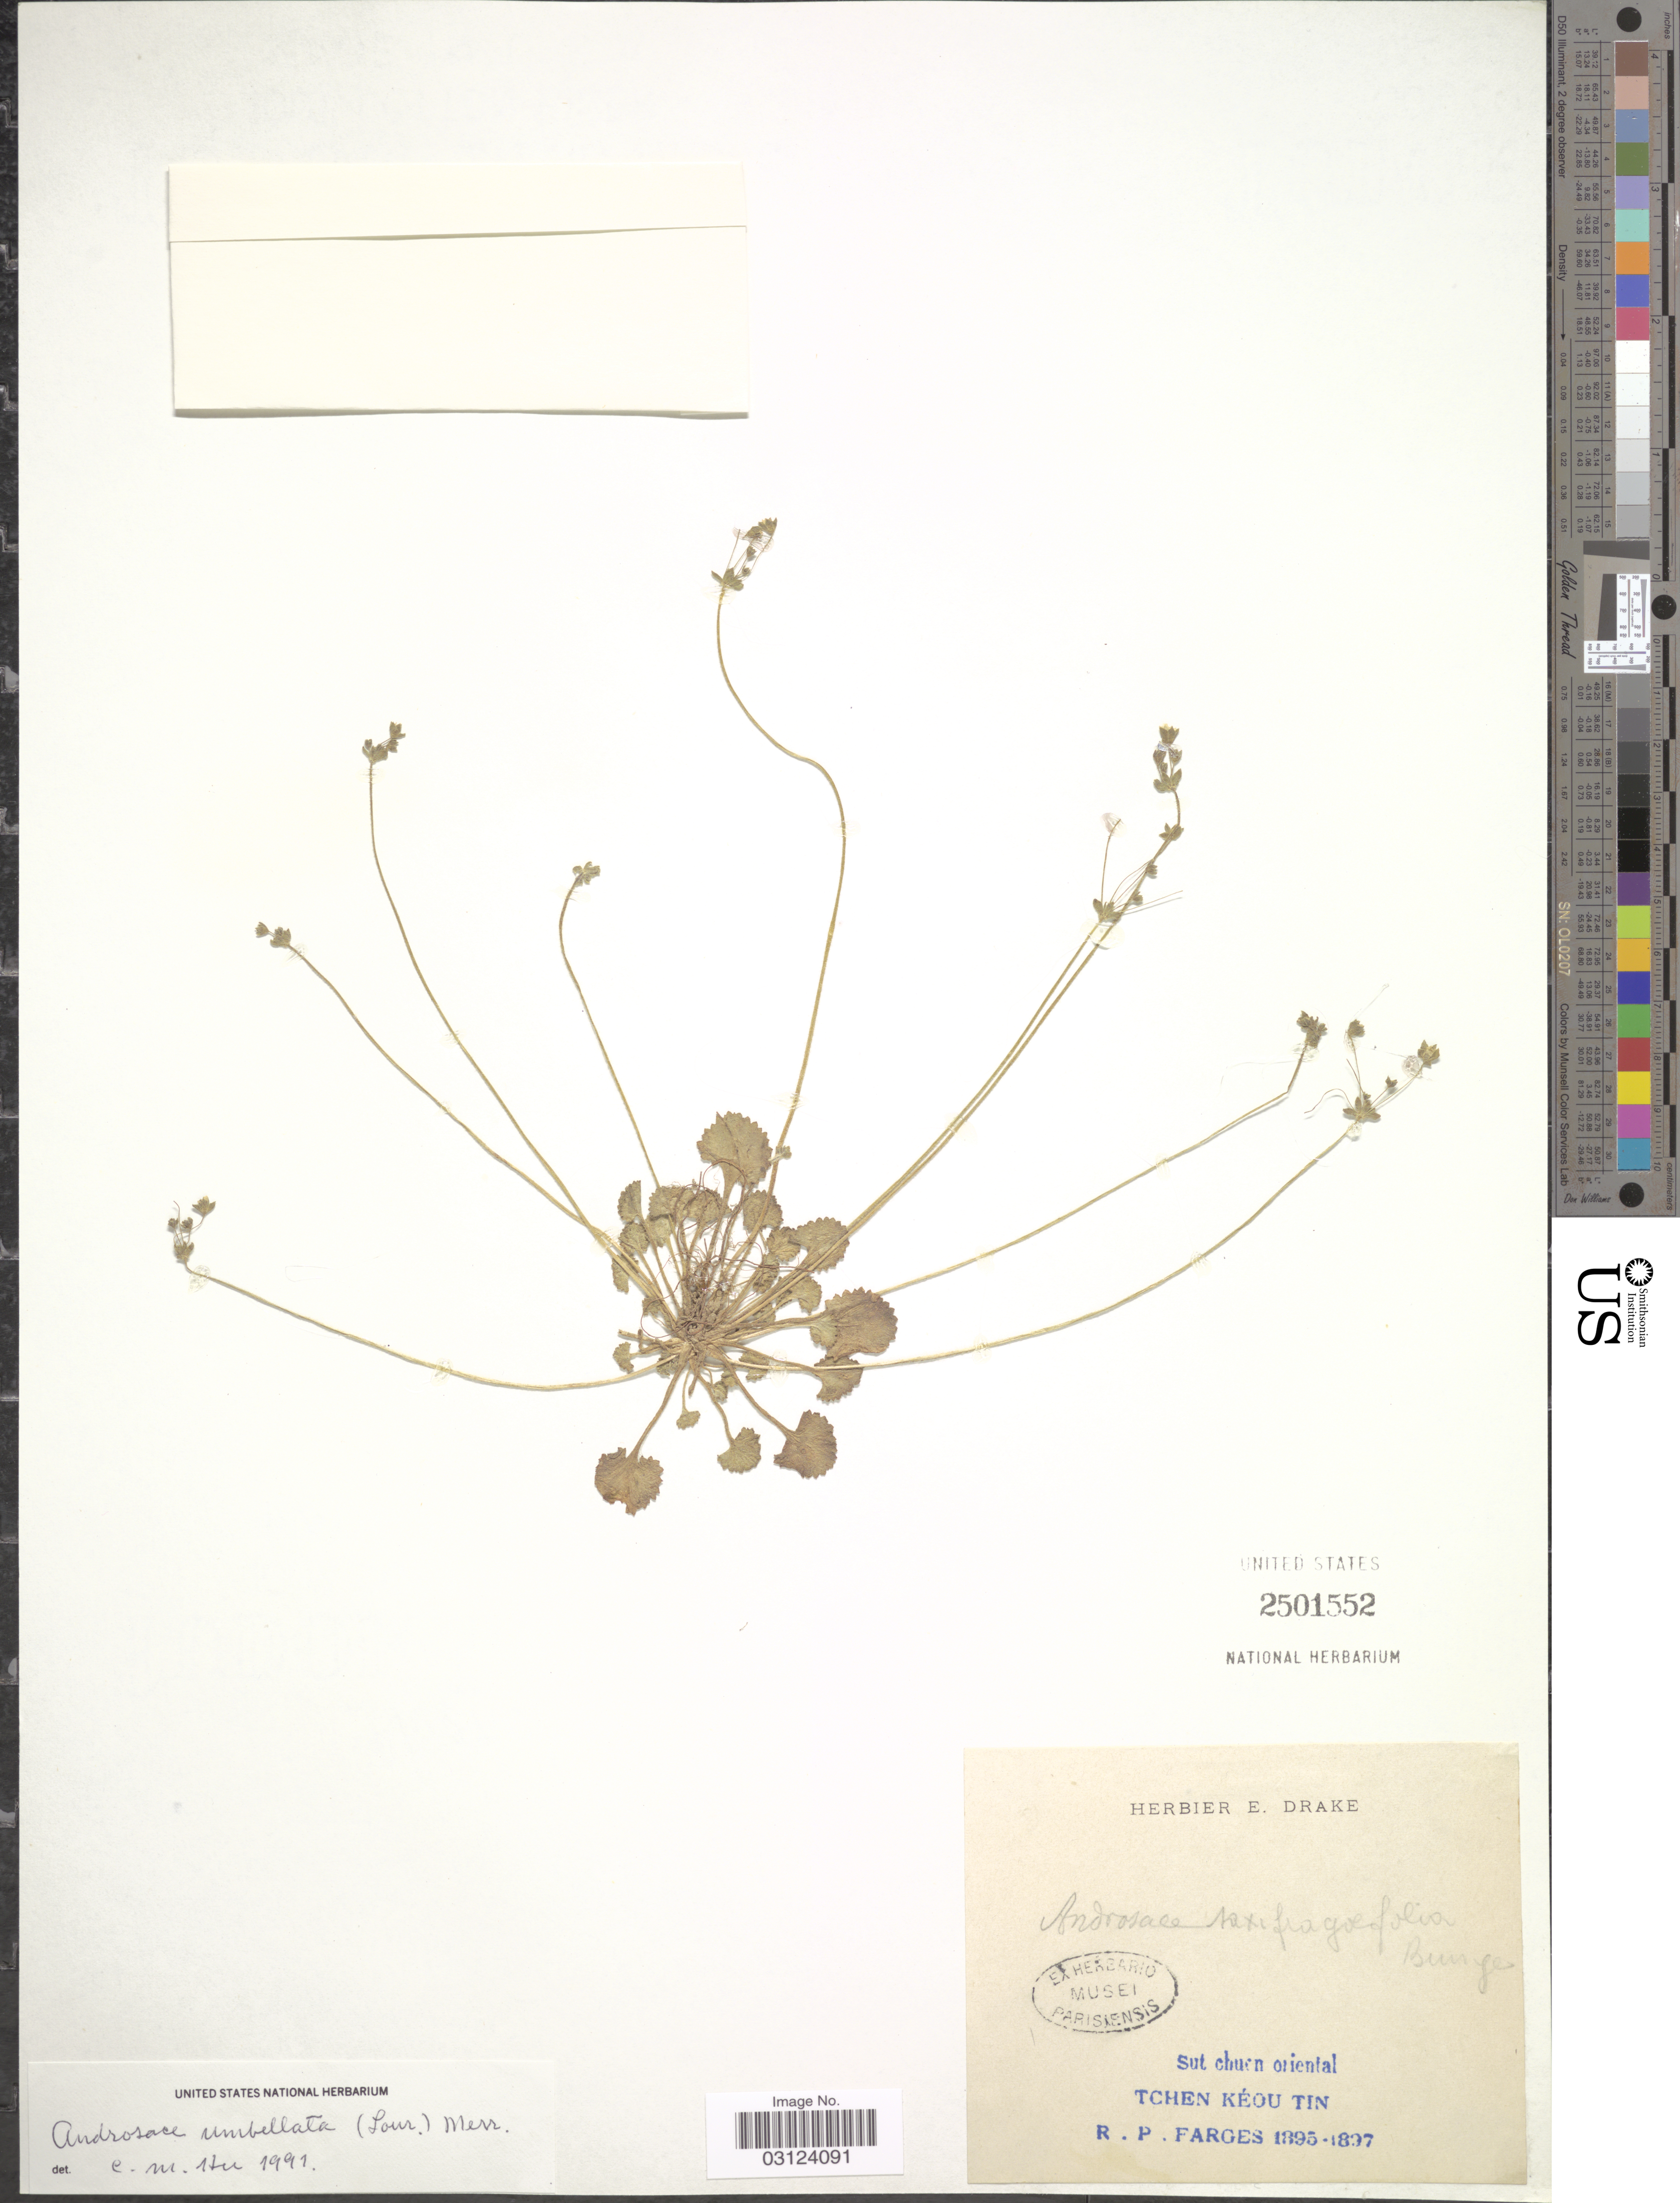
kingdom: Plantae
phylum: Tracheophyta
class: Magnoliopsida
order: Ericales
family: Primulaceae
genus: Androsace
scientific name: Androsace saxifragifolia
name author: Bunge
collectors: R. Farges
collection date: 1895/1897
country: China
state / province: Chongging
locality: Sut chuen oriental, Tchen Kéou Tin.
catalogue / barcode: US 2501552